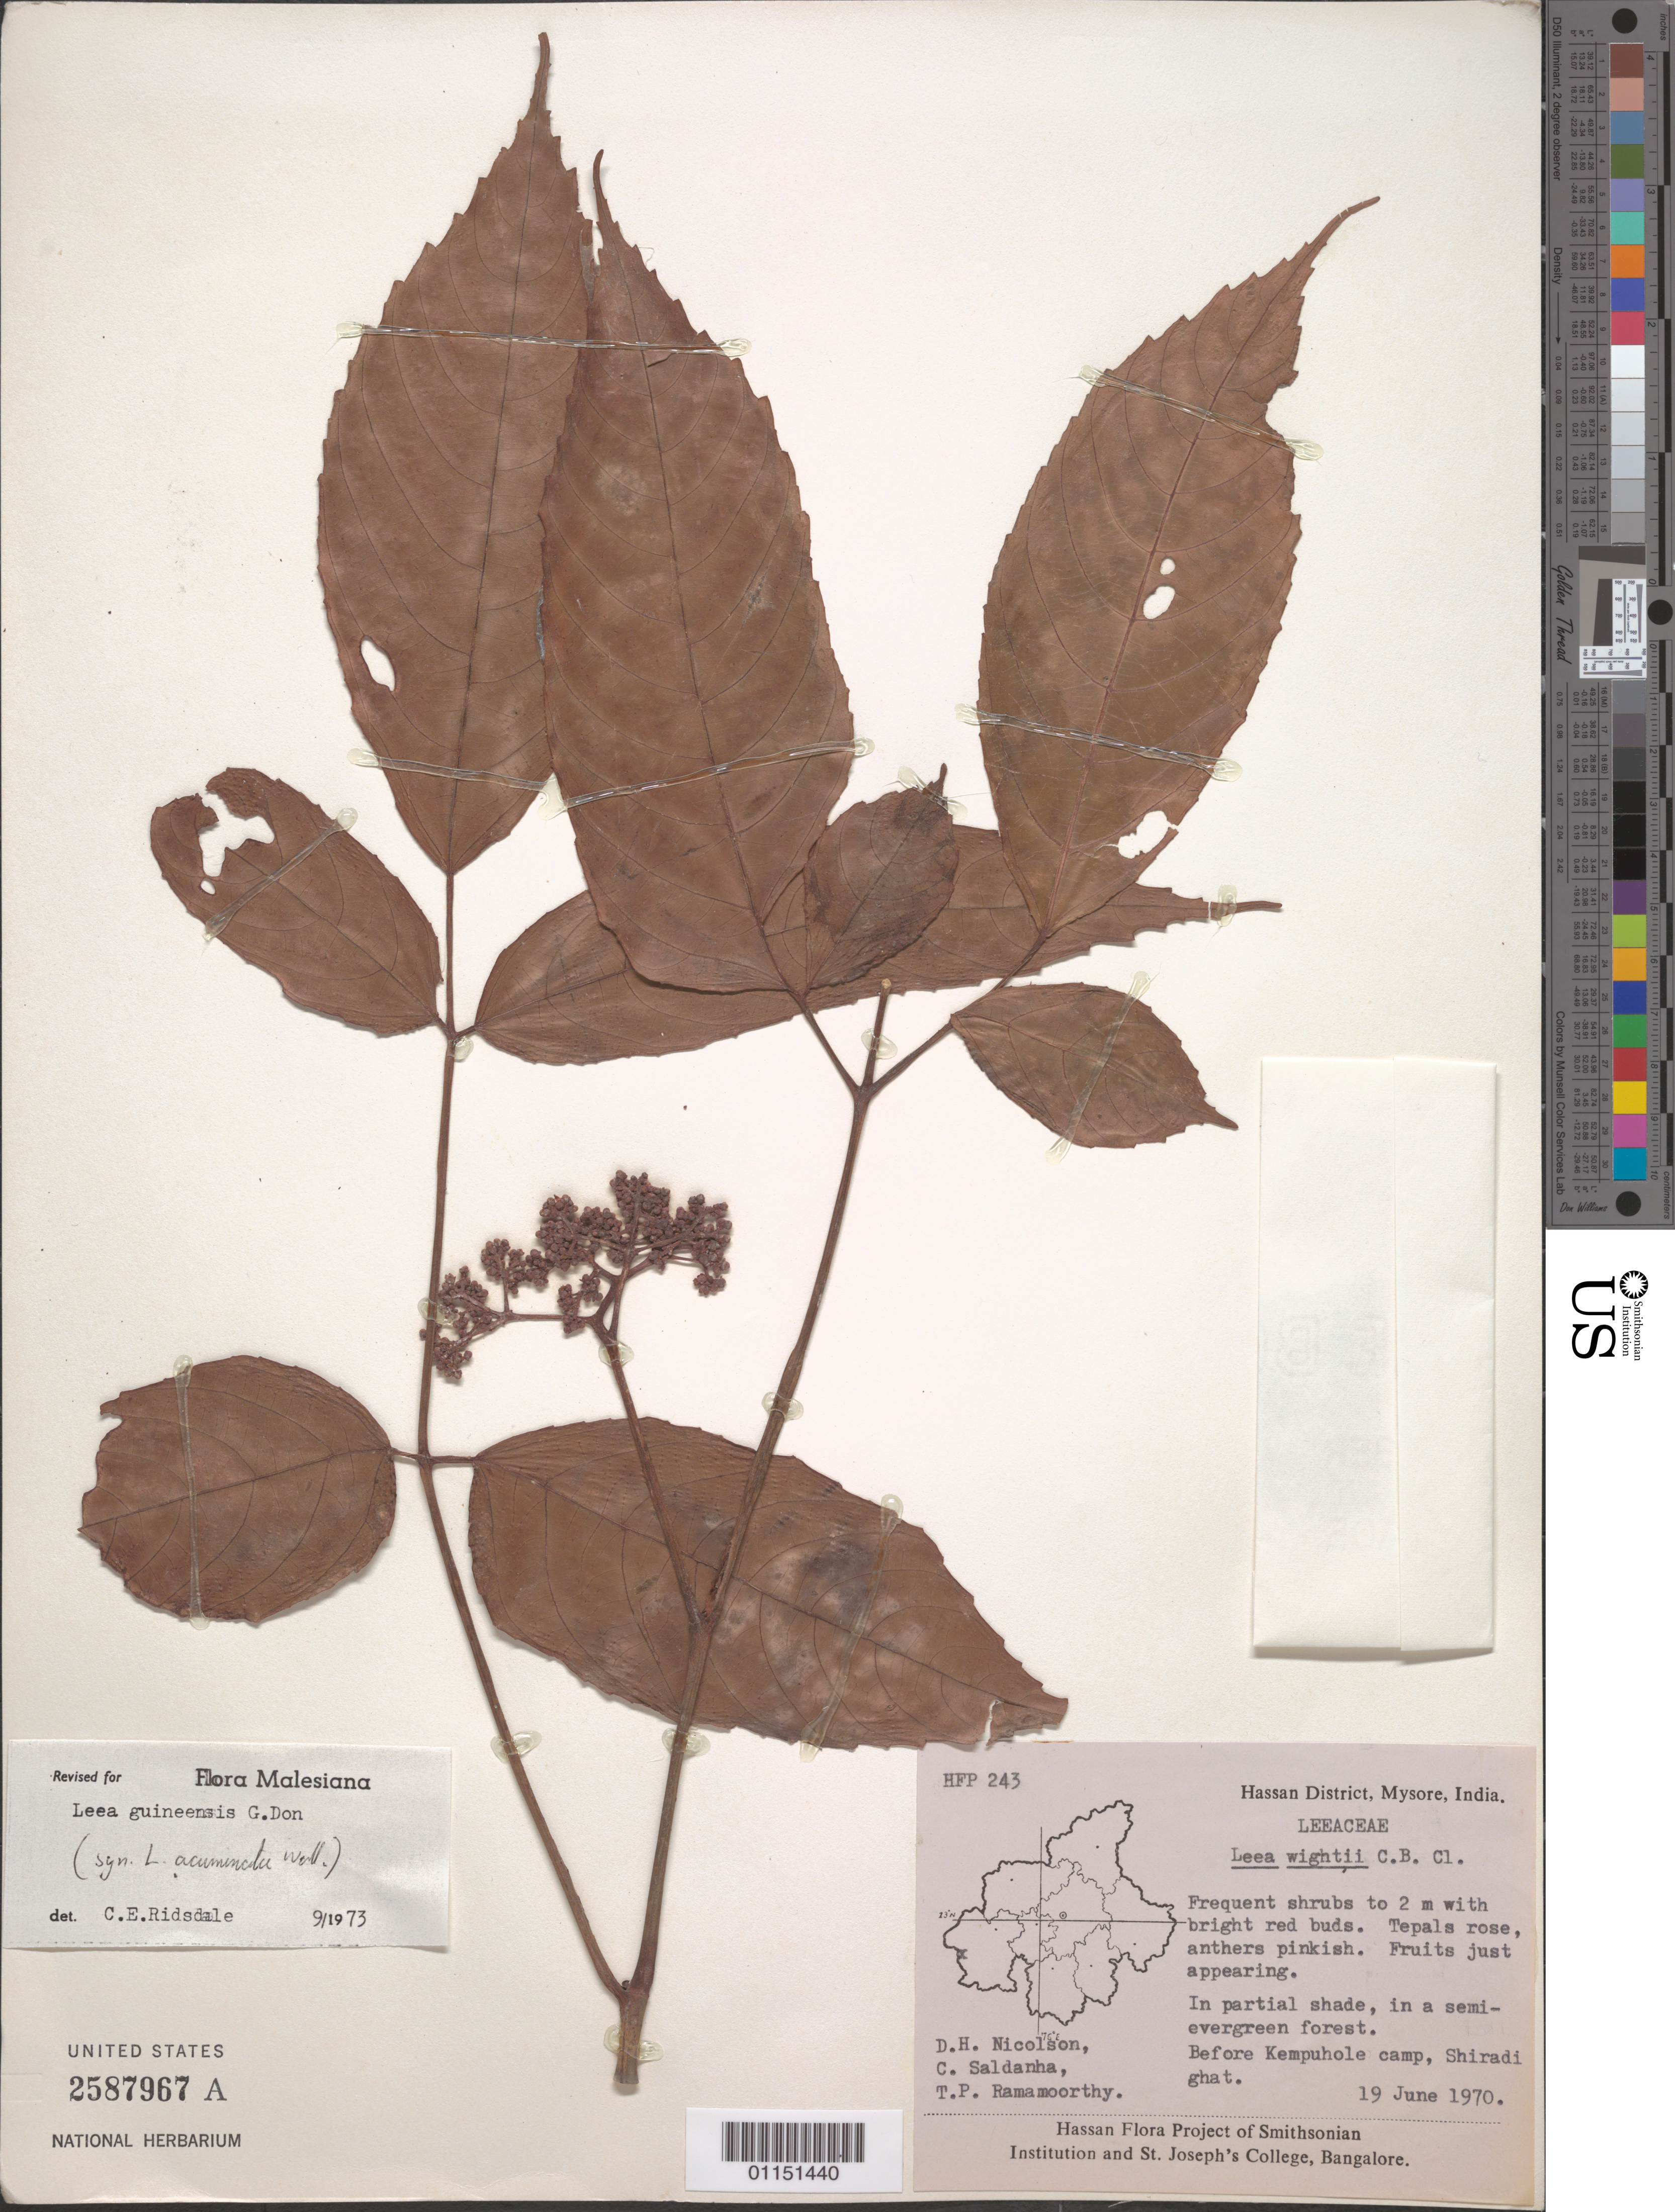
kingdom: Plantae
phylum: Tracheophyta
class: Magnoliopsida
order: Vitales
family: Vitaceae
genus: Leea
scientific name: Leea guineensis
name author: G. Don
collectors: D. H. Nicolson, C. J. Saldanha & T. P. Ramamoorthy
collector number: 243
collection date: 1970-06-19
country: India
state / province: Karnataka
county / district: Mysore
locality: Before Kempuhole camp, Shiradi ghat.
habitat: Frequent shrubs. In partial shade, in a semi-evergreen forest.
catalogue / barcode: US 2587967